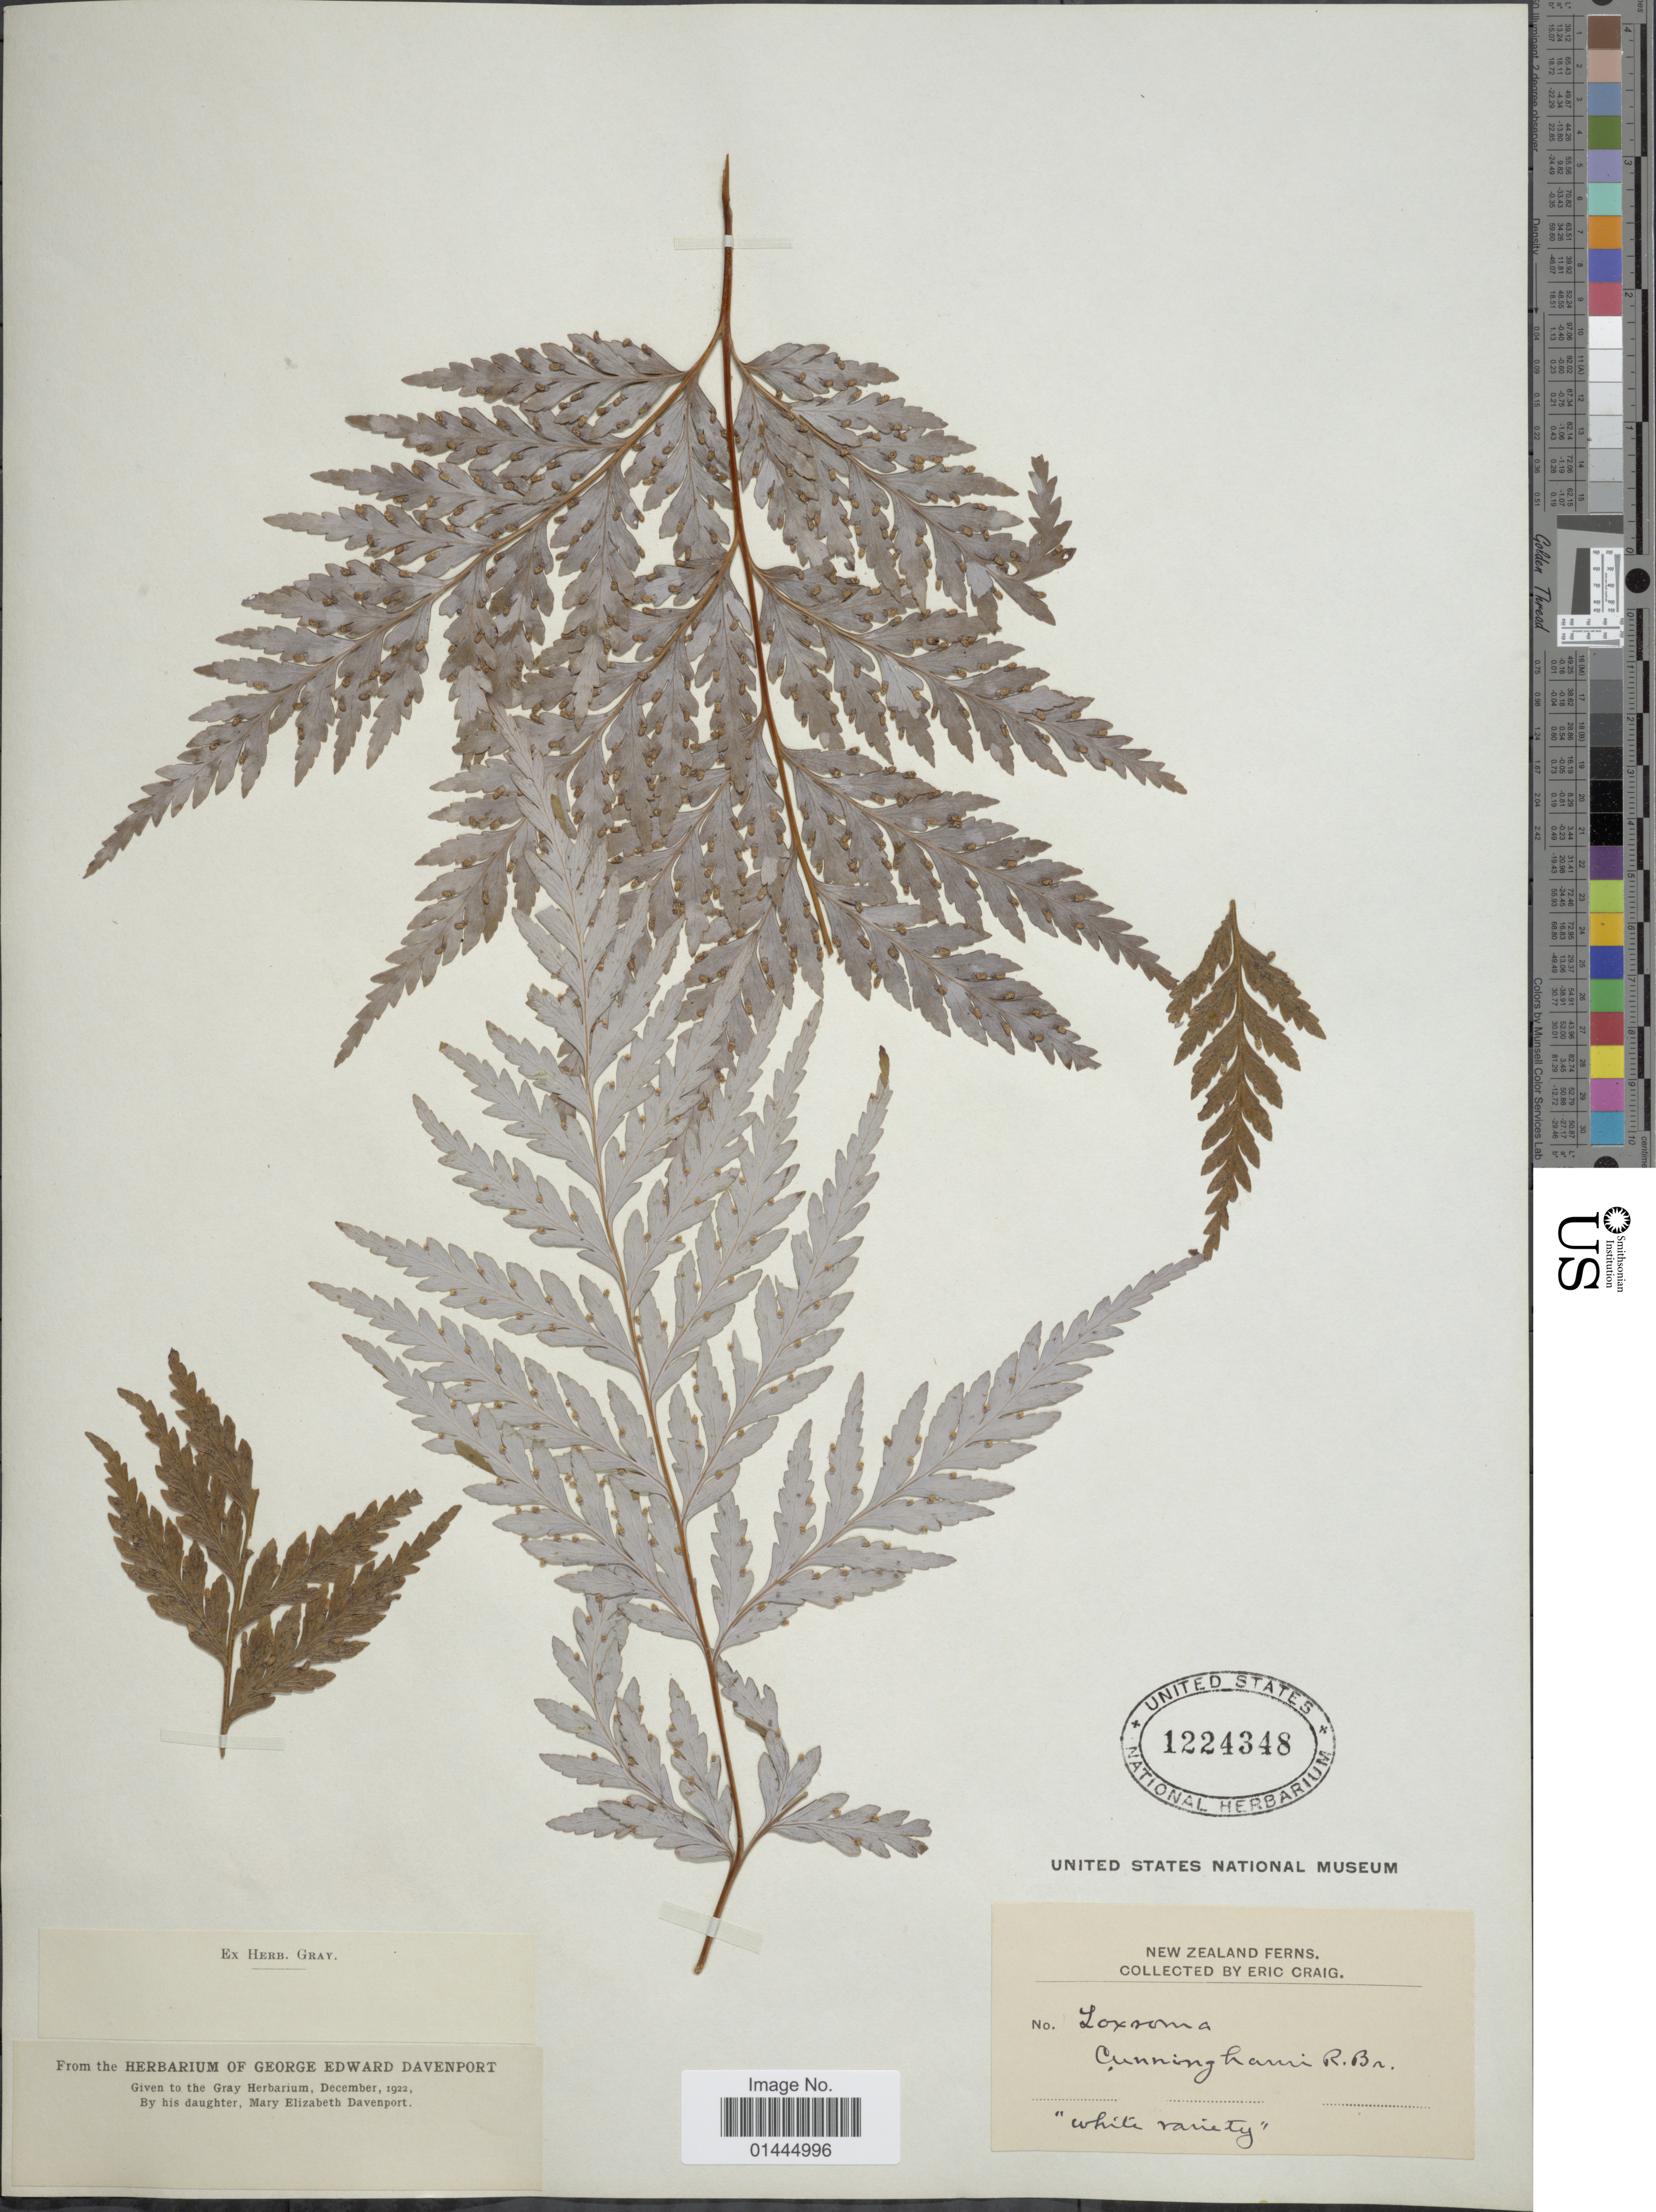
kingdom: Plantae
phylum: Tracheophyta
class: Polypodiopsida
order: Cyatheales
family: Loxsomataceae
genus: Loxsoma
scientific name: Loxsoma cunninghamii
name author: R. Br.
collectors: E. Craig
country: New Zealand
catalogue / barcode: US 1224348